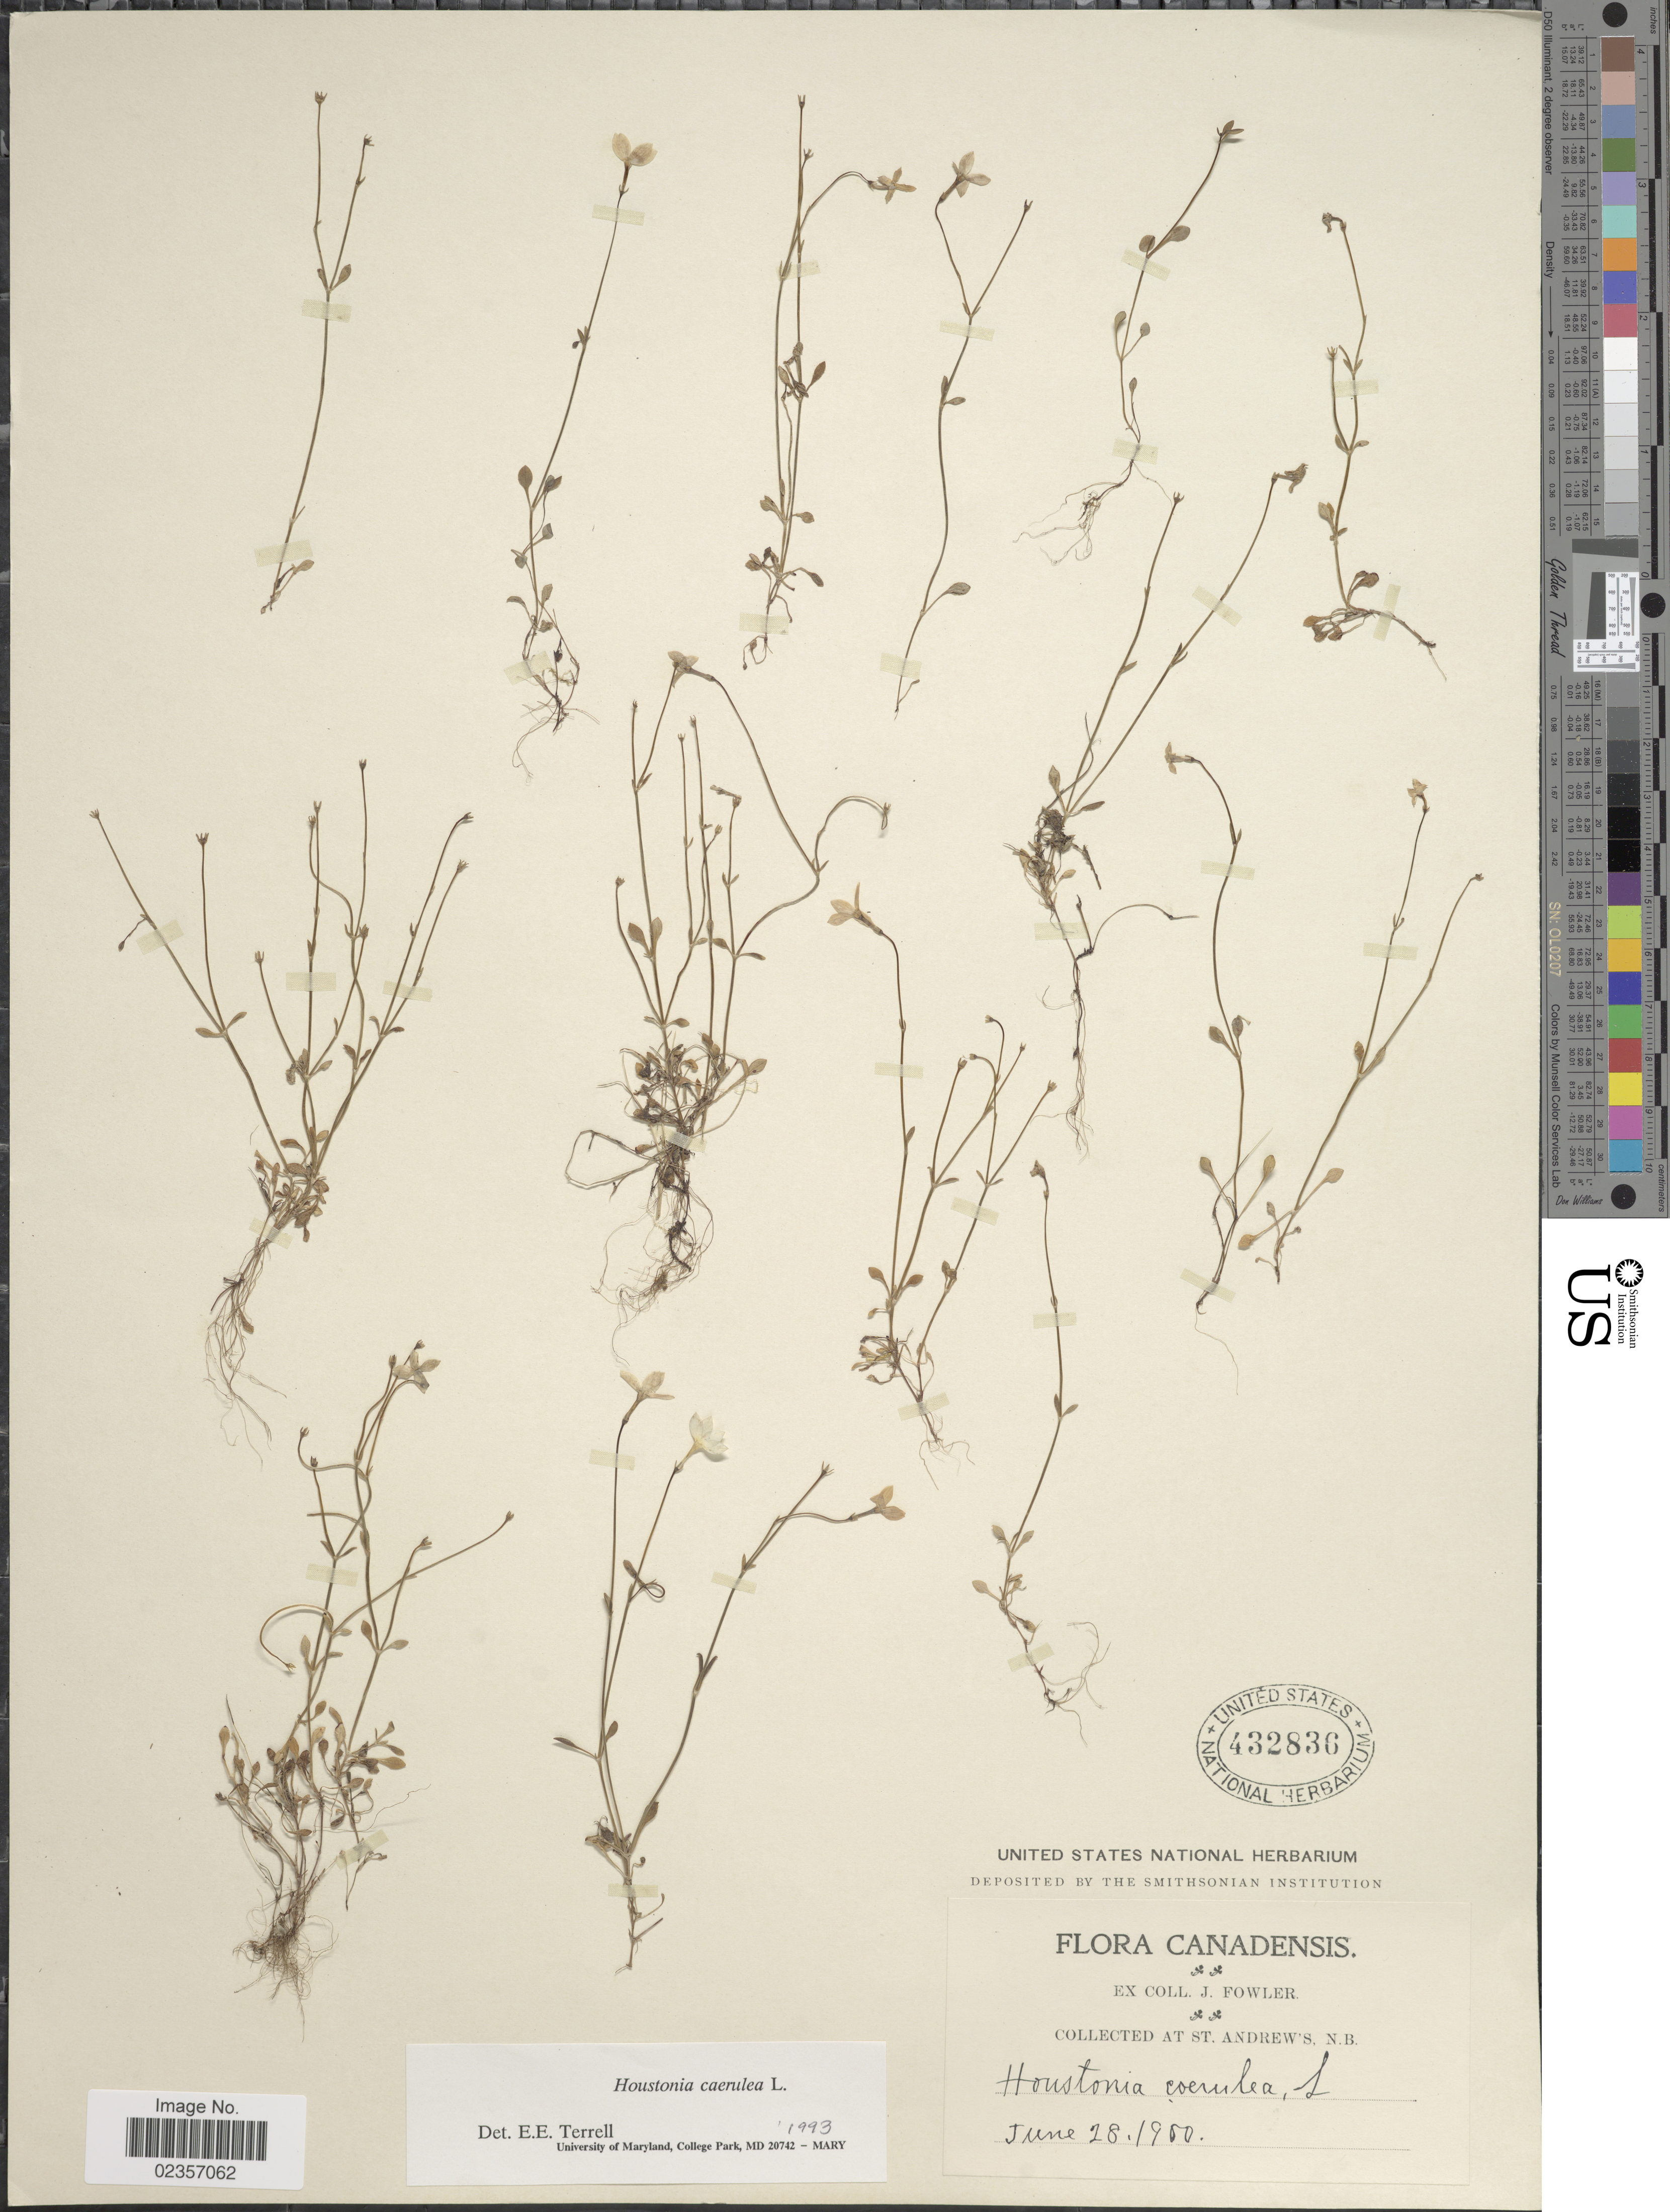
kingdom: Plantae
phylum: Tracheophyta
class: Magnoliopsida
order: Gentianales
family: Rubiaceae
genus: Houstonia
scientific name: Houstonia caerulea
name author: L.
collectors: J. P. Fowler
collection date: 1900-06-28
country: Canada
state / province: New Brunswick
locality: At St. Andrew's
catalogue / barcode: US 432836